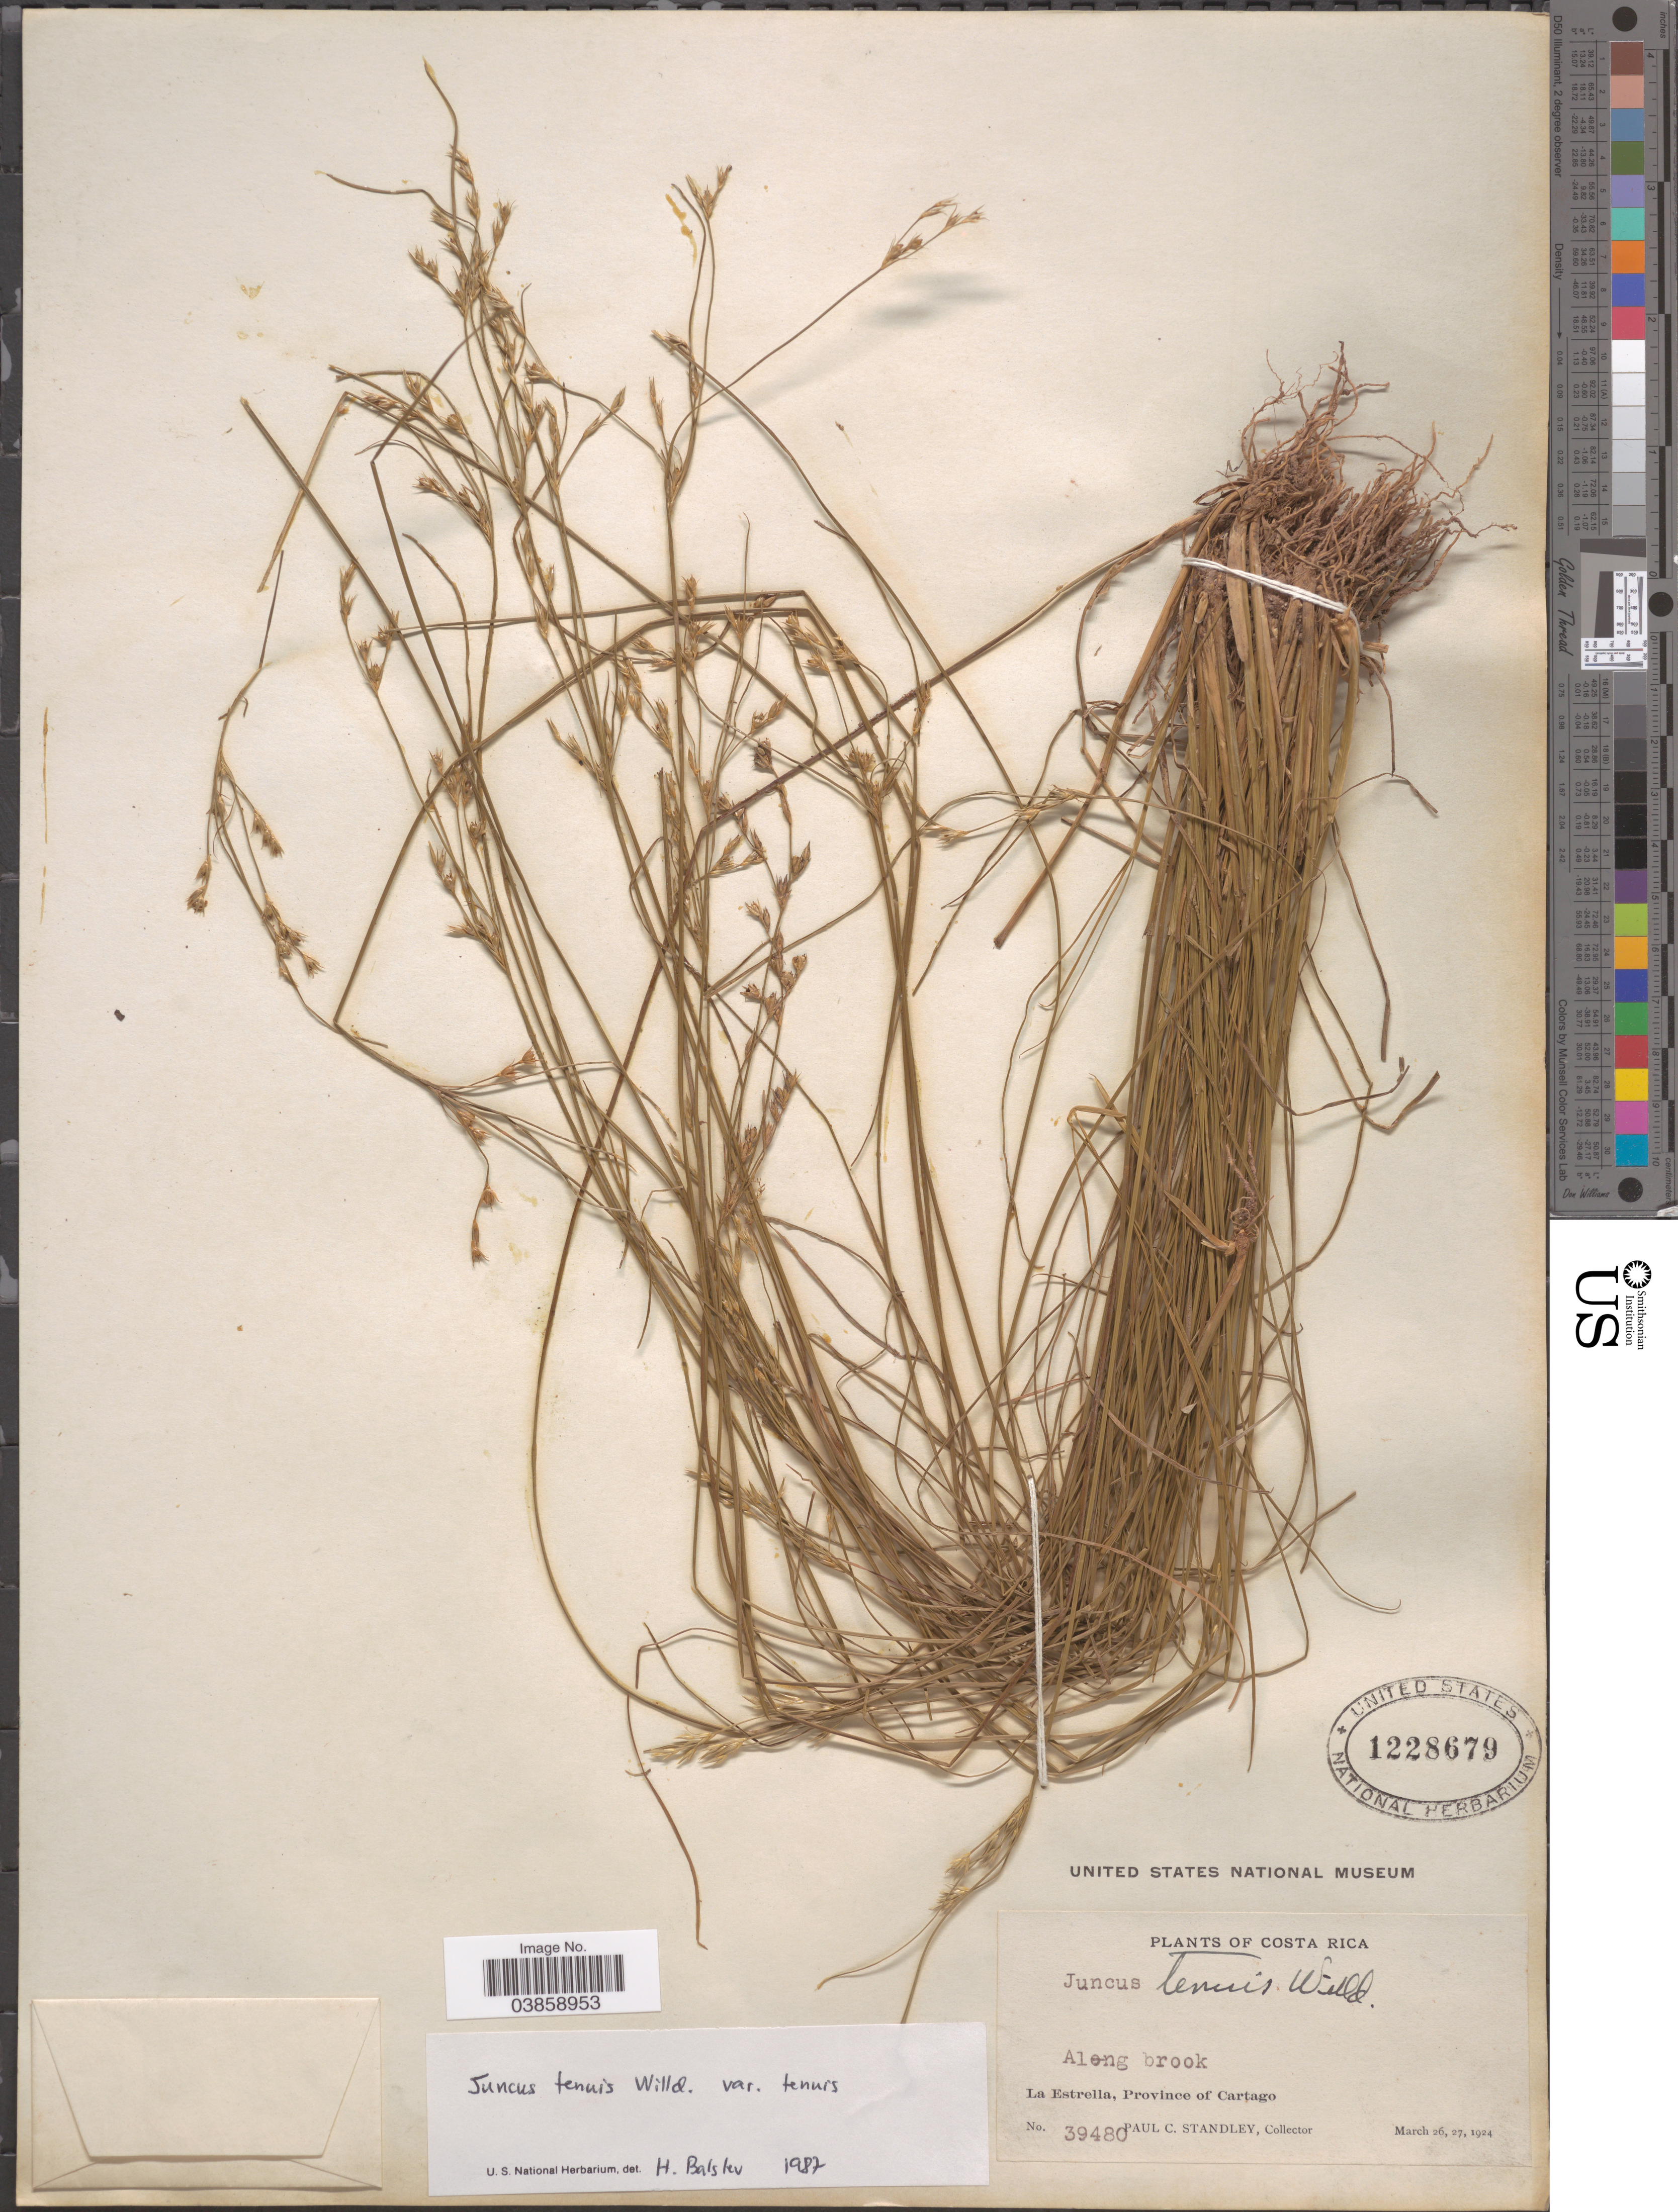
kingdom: Plantae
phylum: Tracheophyta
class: Liliopsida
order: Poales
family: Juncaceae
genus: Juncus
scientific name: Juncus tenuis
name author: Willd.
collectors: P. C. Standley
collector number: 39480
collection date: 1924-03-26/1924-03-27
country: Costa Rica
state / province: Cartago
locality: La Estrella.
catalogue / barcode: US 1228679